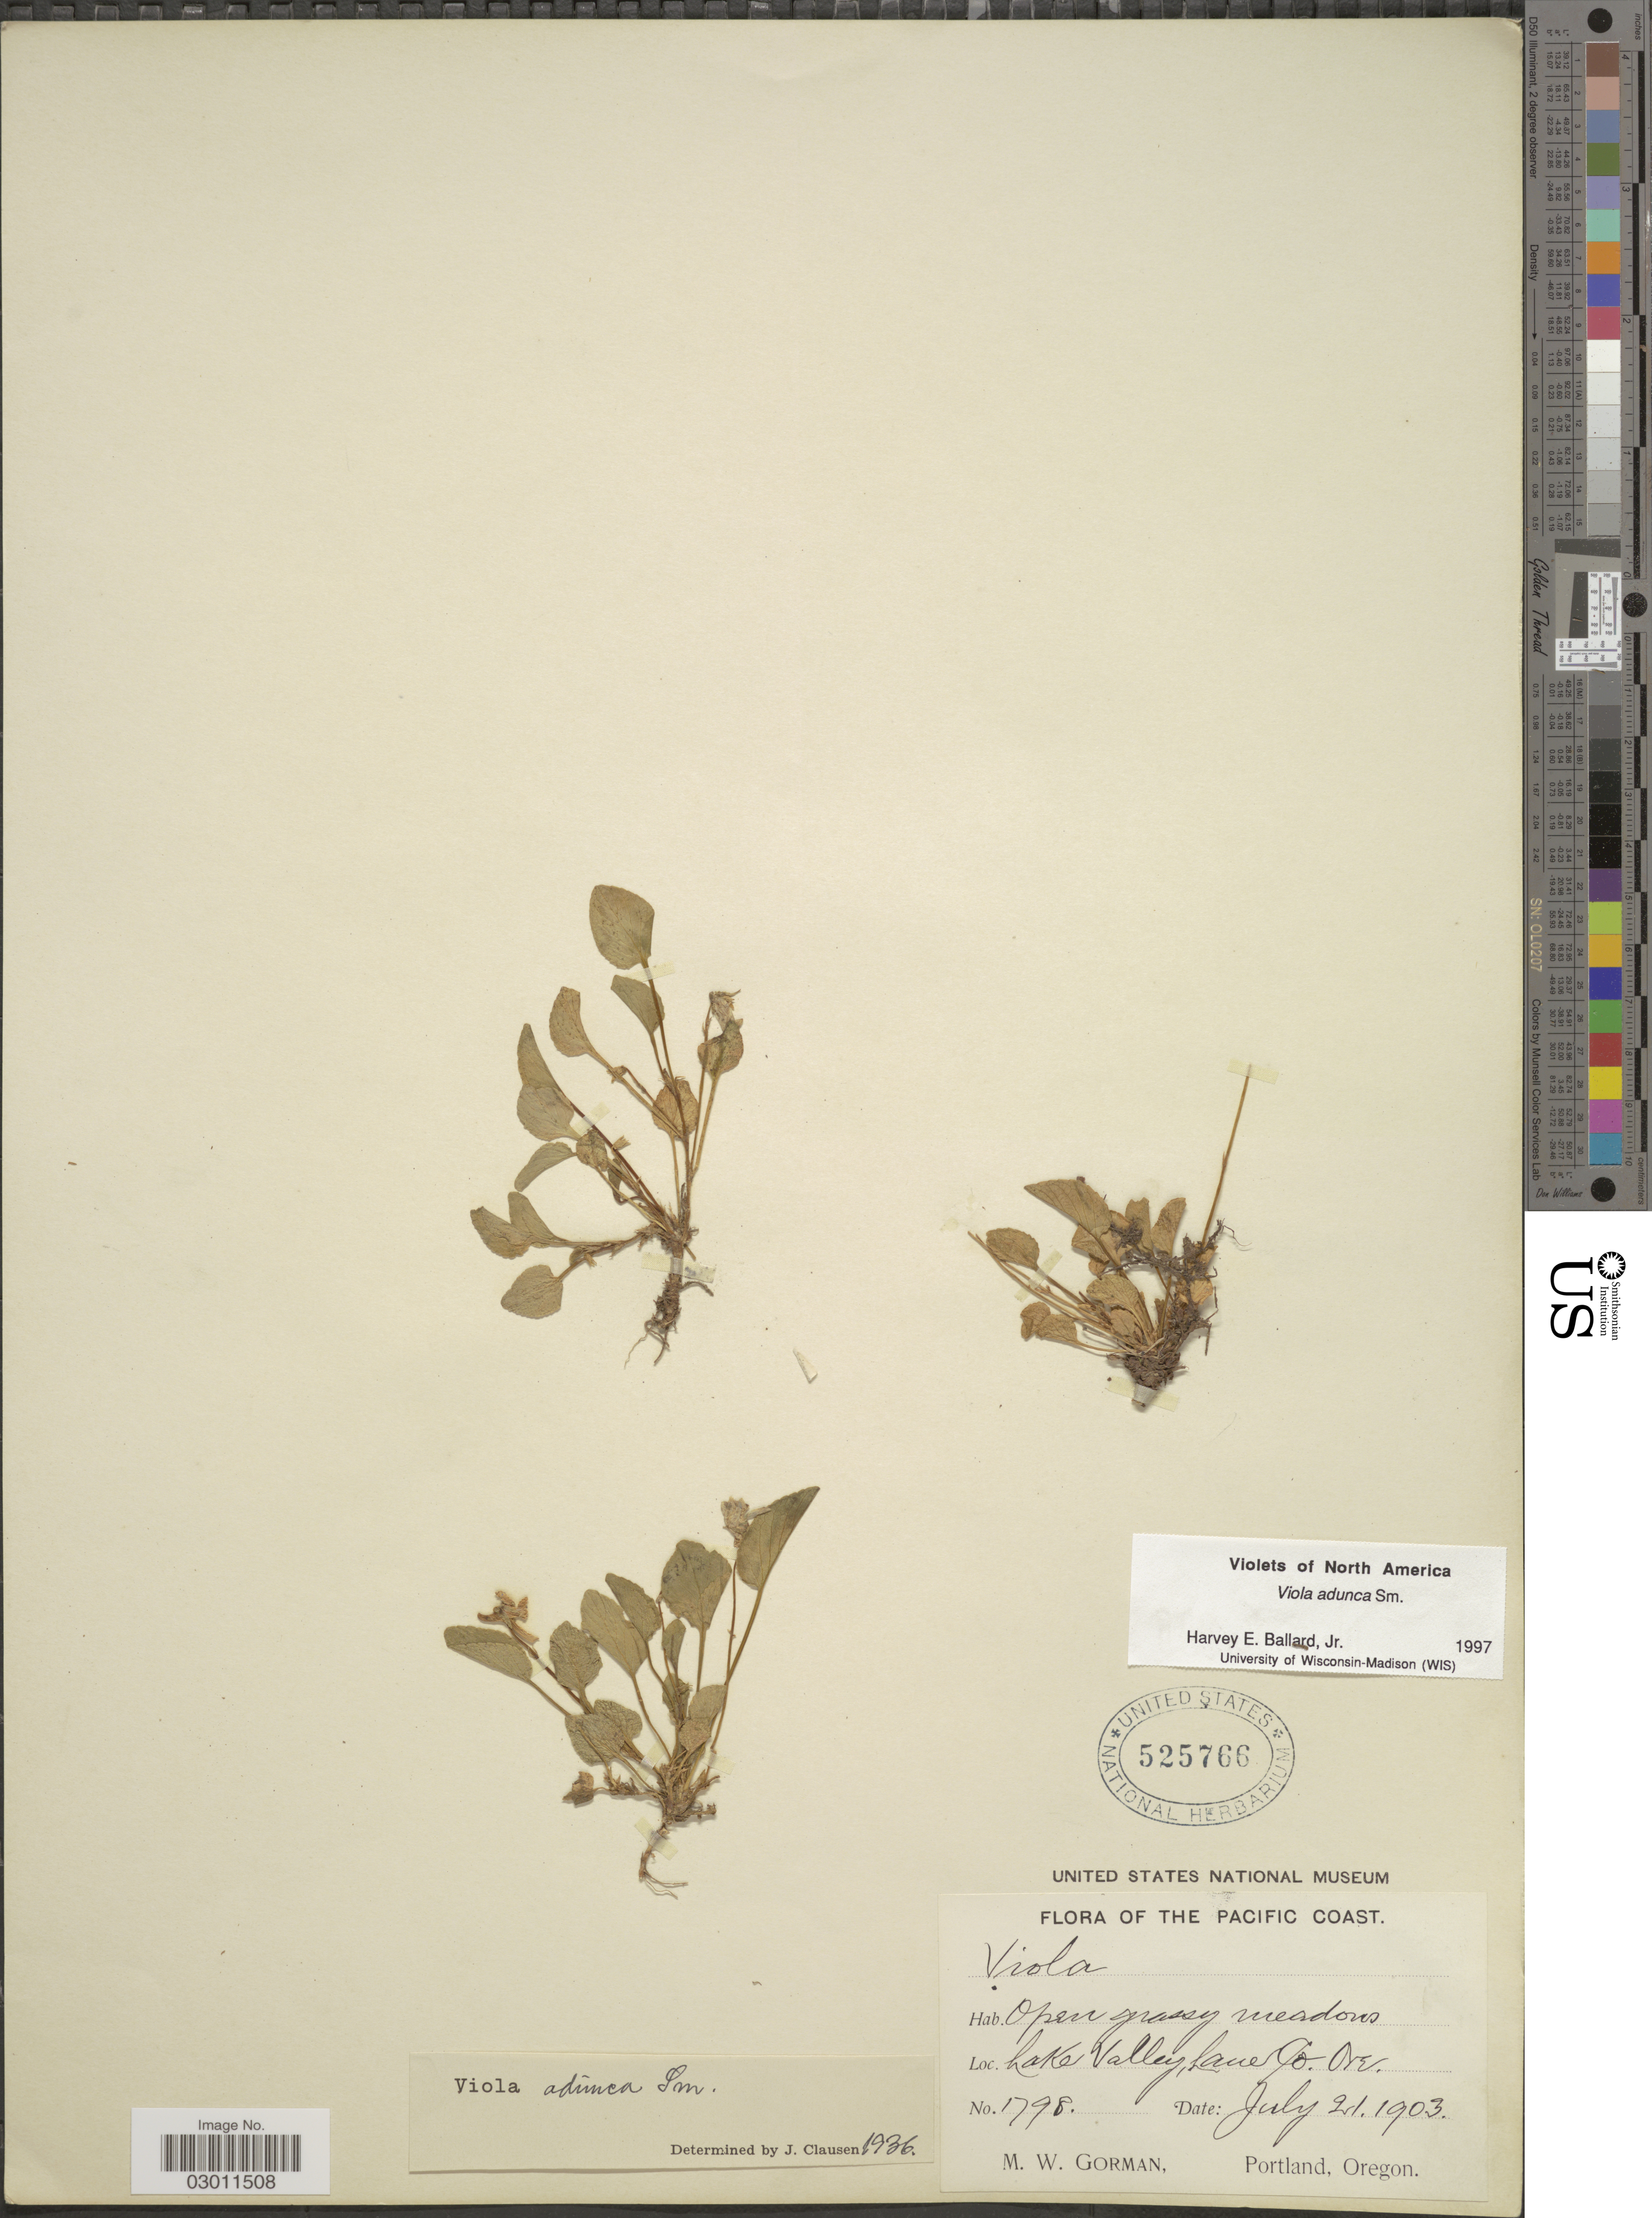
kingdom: Plantae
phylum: Tracheophyta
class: Magnoliopsida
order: Malpighiales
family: Violaceae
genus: Viola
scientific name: Viola adunca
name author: Sm.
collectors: M. W. Gorman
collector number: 1798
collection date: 1903-07-21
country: United States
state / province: Oregon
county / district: Lane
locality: The Pacific Coast, Lake Valley, Lane Co.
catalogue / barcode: US 525766